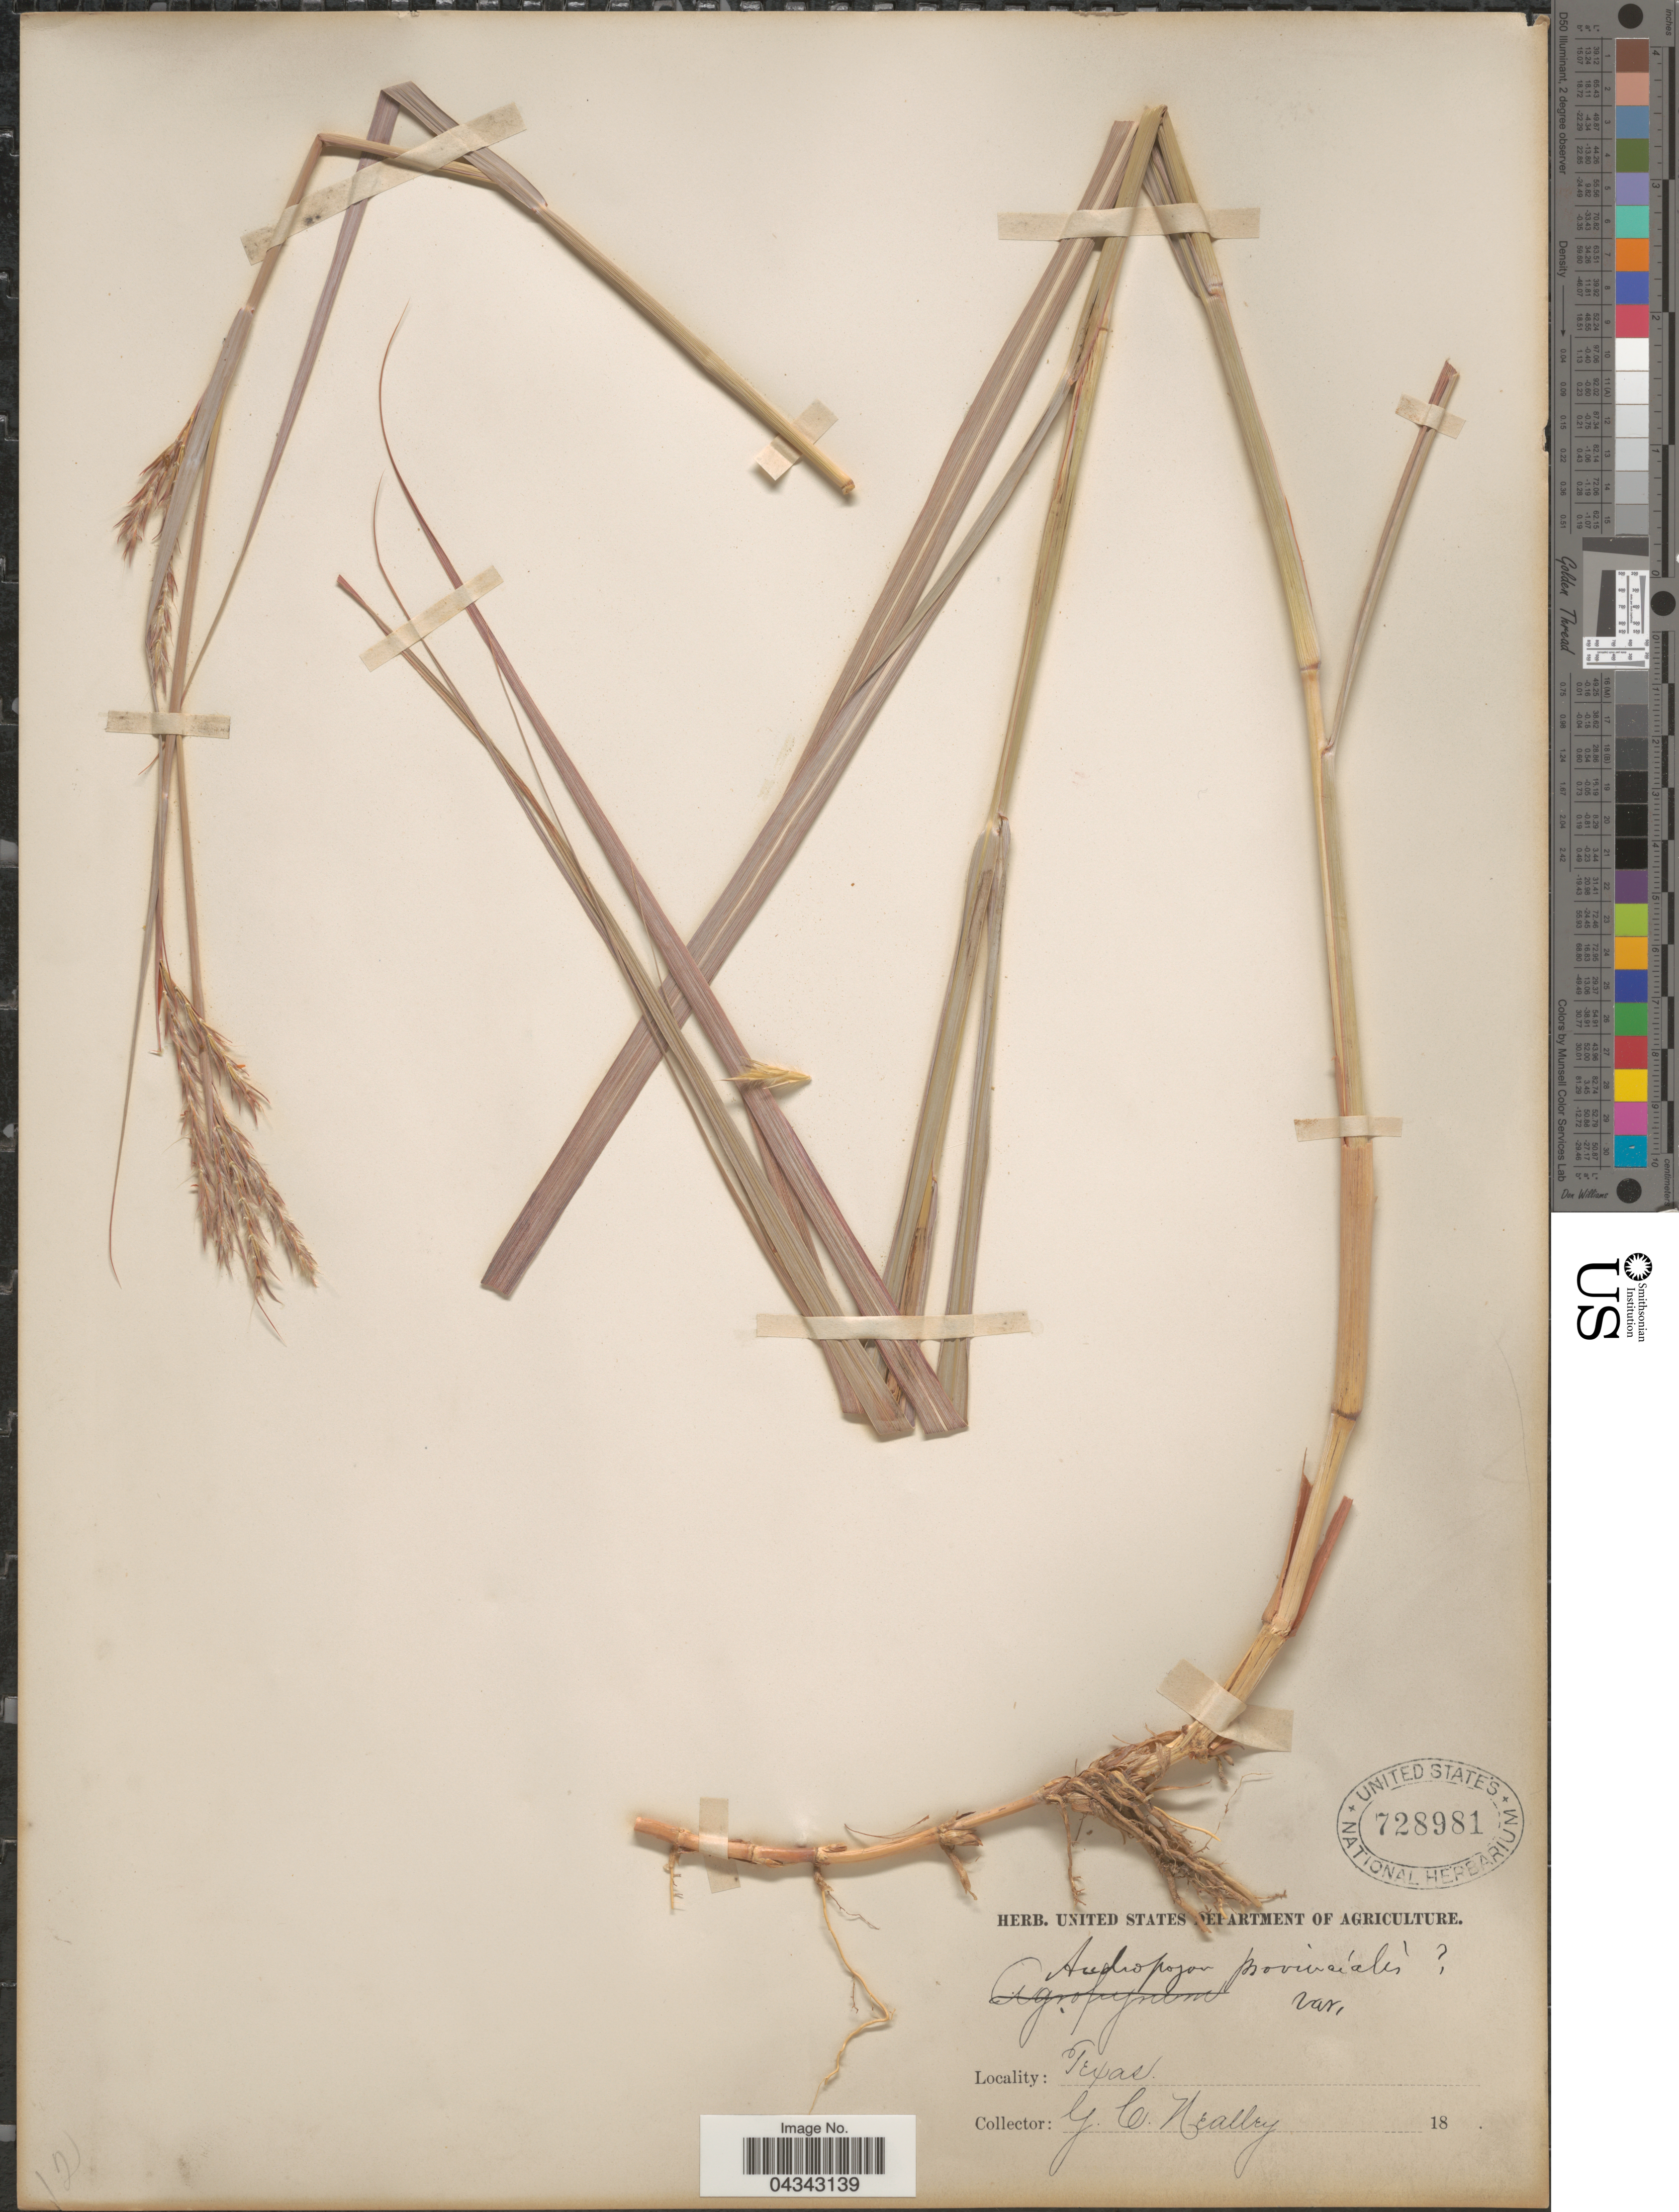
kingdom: Plantae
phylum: Tracheophyta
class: Liliopsida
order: Poales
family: Poaceae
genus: Andropogon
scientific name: Andropogon gerardii subsp. hallii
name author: (Hack.) Wipff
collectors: G. C. Nealley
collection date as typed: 18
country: United States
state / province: Texas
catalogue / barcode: US 728981